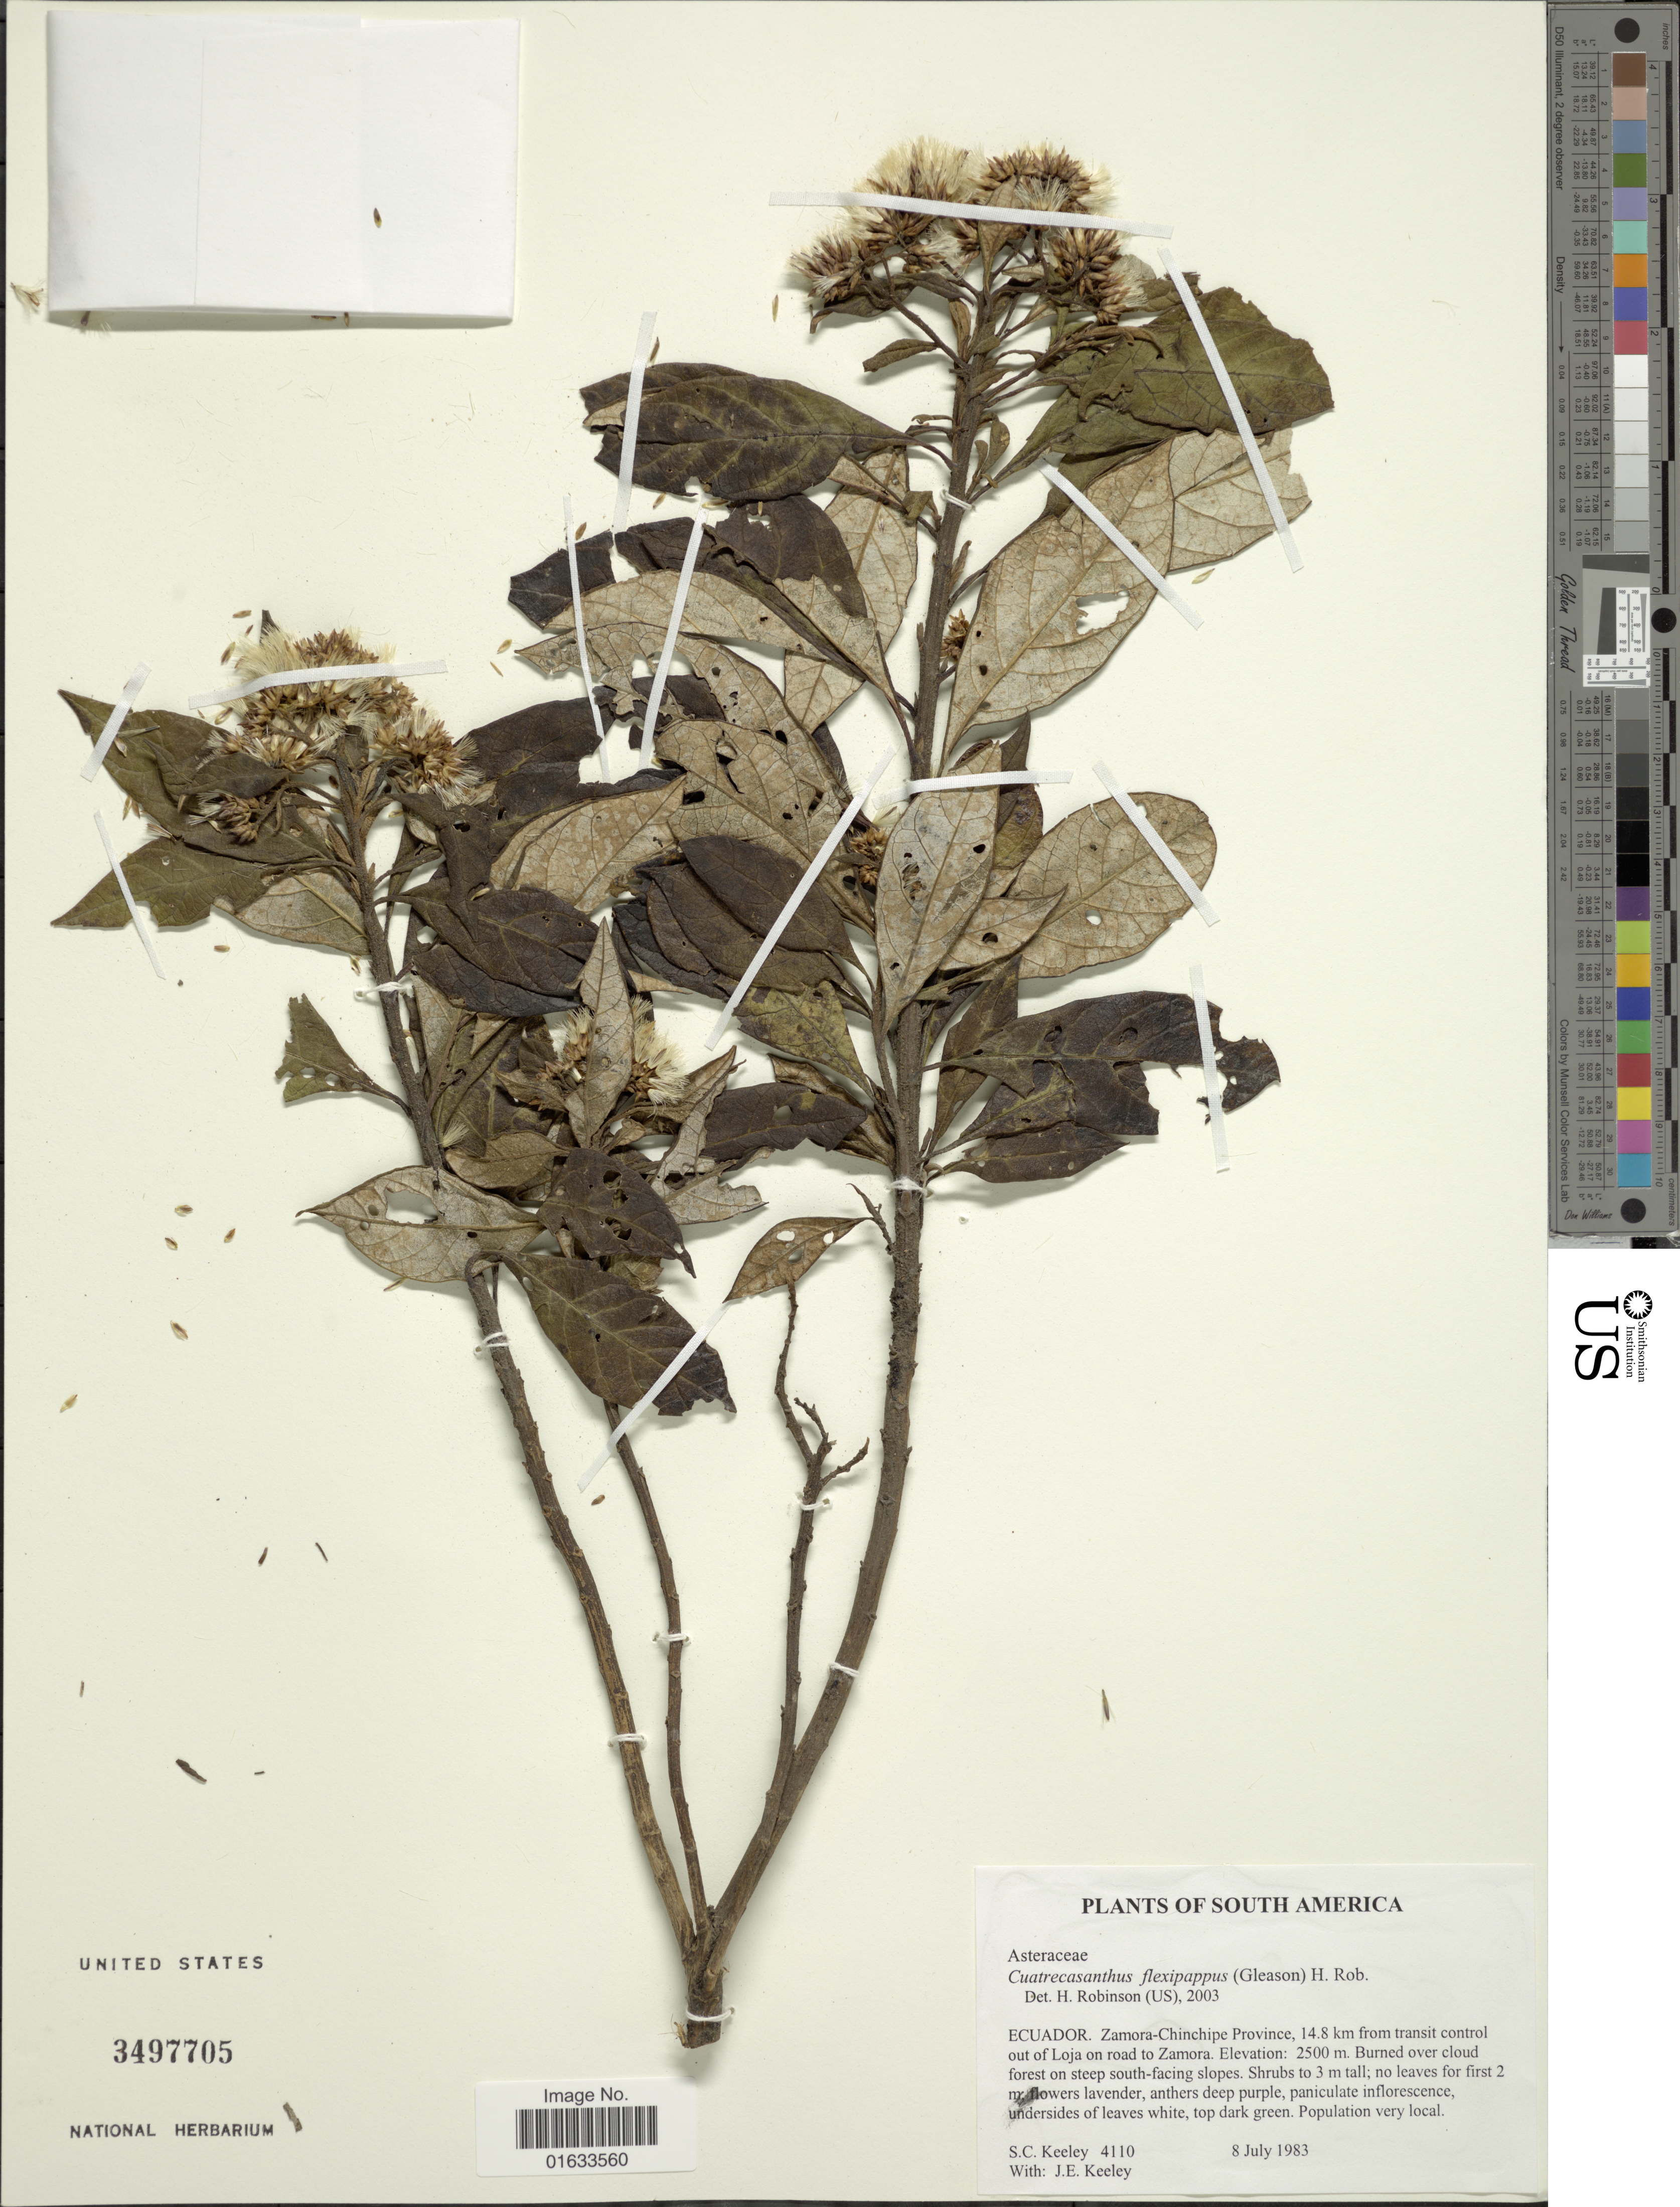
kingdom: Plantae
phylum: Tracheophyta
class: Magnoliopsida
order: Asterales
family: Asteraceae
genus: Cuatrecasanthus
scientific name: Cuatrecasanthus flexipappus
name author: (Gleason) H. Rob.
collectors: S. C. Keeley & J. E. Keeley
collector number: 4110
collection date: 1983-07-08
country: Ecuador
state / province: Zamora-Chinchipe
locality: Ecuador. Zamora-Chinchipe Province, 14.8 km from transit control out of Loja on road to Zamora.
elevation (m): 2500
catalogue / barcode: US 3497705